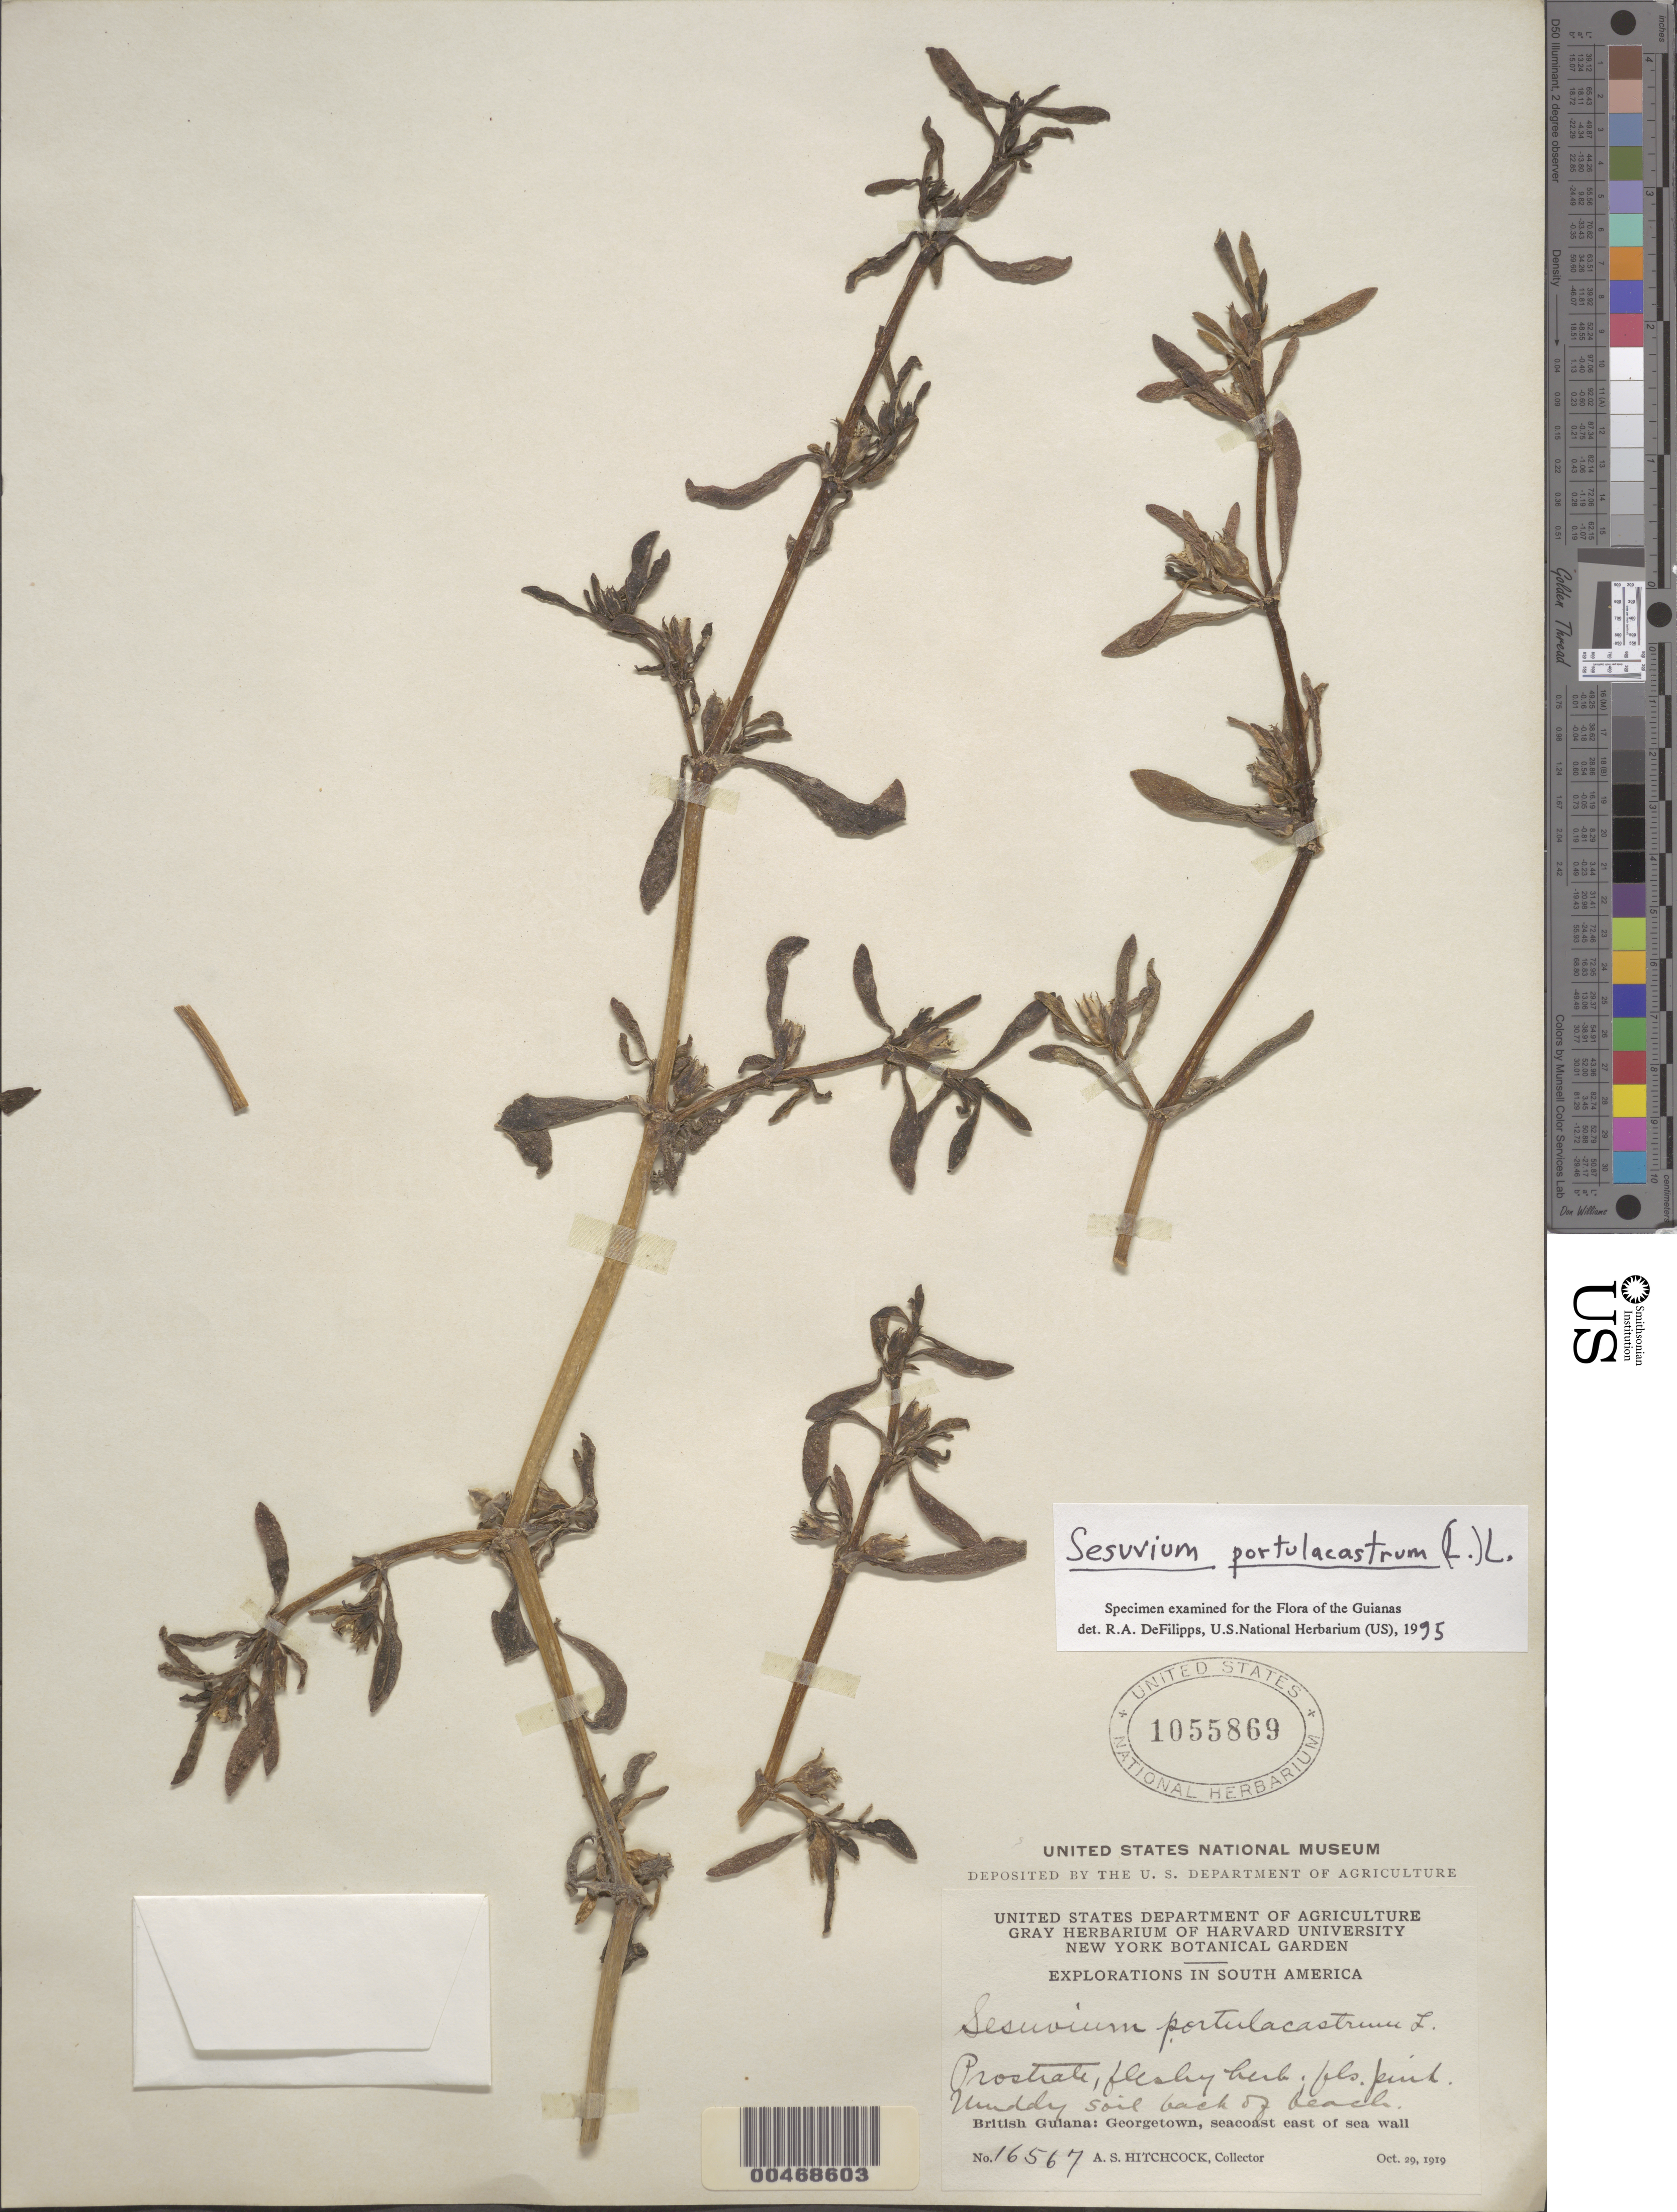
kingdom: Plantae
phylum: Tracheophyta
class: Magnoliopsida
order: Caryophyllales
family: Aizoaceae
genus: Sesuvium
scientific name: Sesuvium portulacastrum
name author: (L.) L.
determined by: DeFilipps, R. A.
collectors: A. S. Hitchcock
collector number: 16567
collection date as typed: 29 Oct 1919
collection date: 1919-10-29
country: Guyana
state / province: Demerara-Mahaica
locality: Georgetown, Sea coast, east of sea wall. [in former East Demerara-West Coast Berbice Region.]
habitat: Muddy soil back of beach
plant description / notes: NY, US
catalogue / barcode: US 1055869